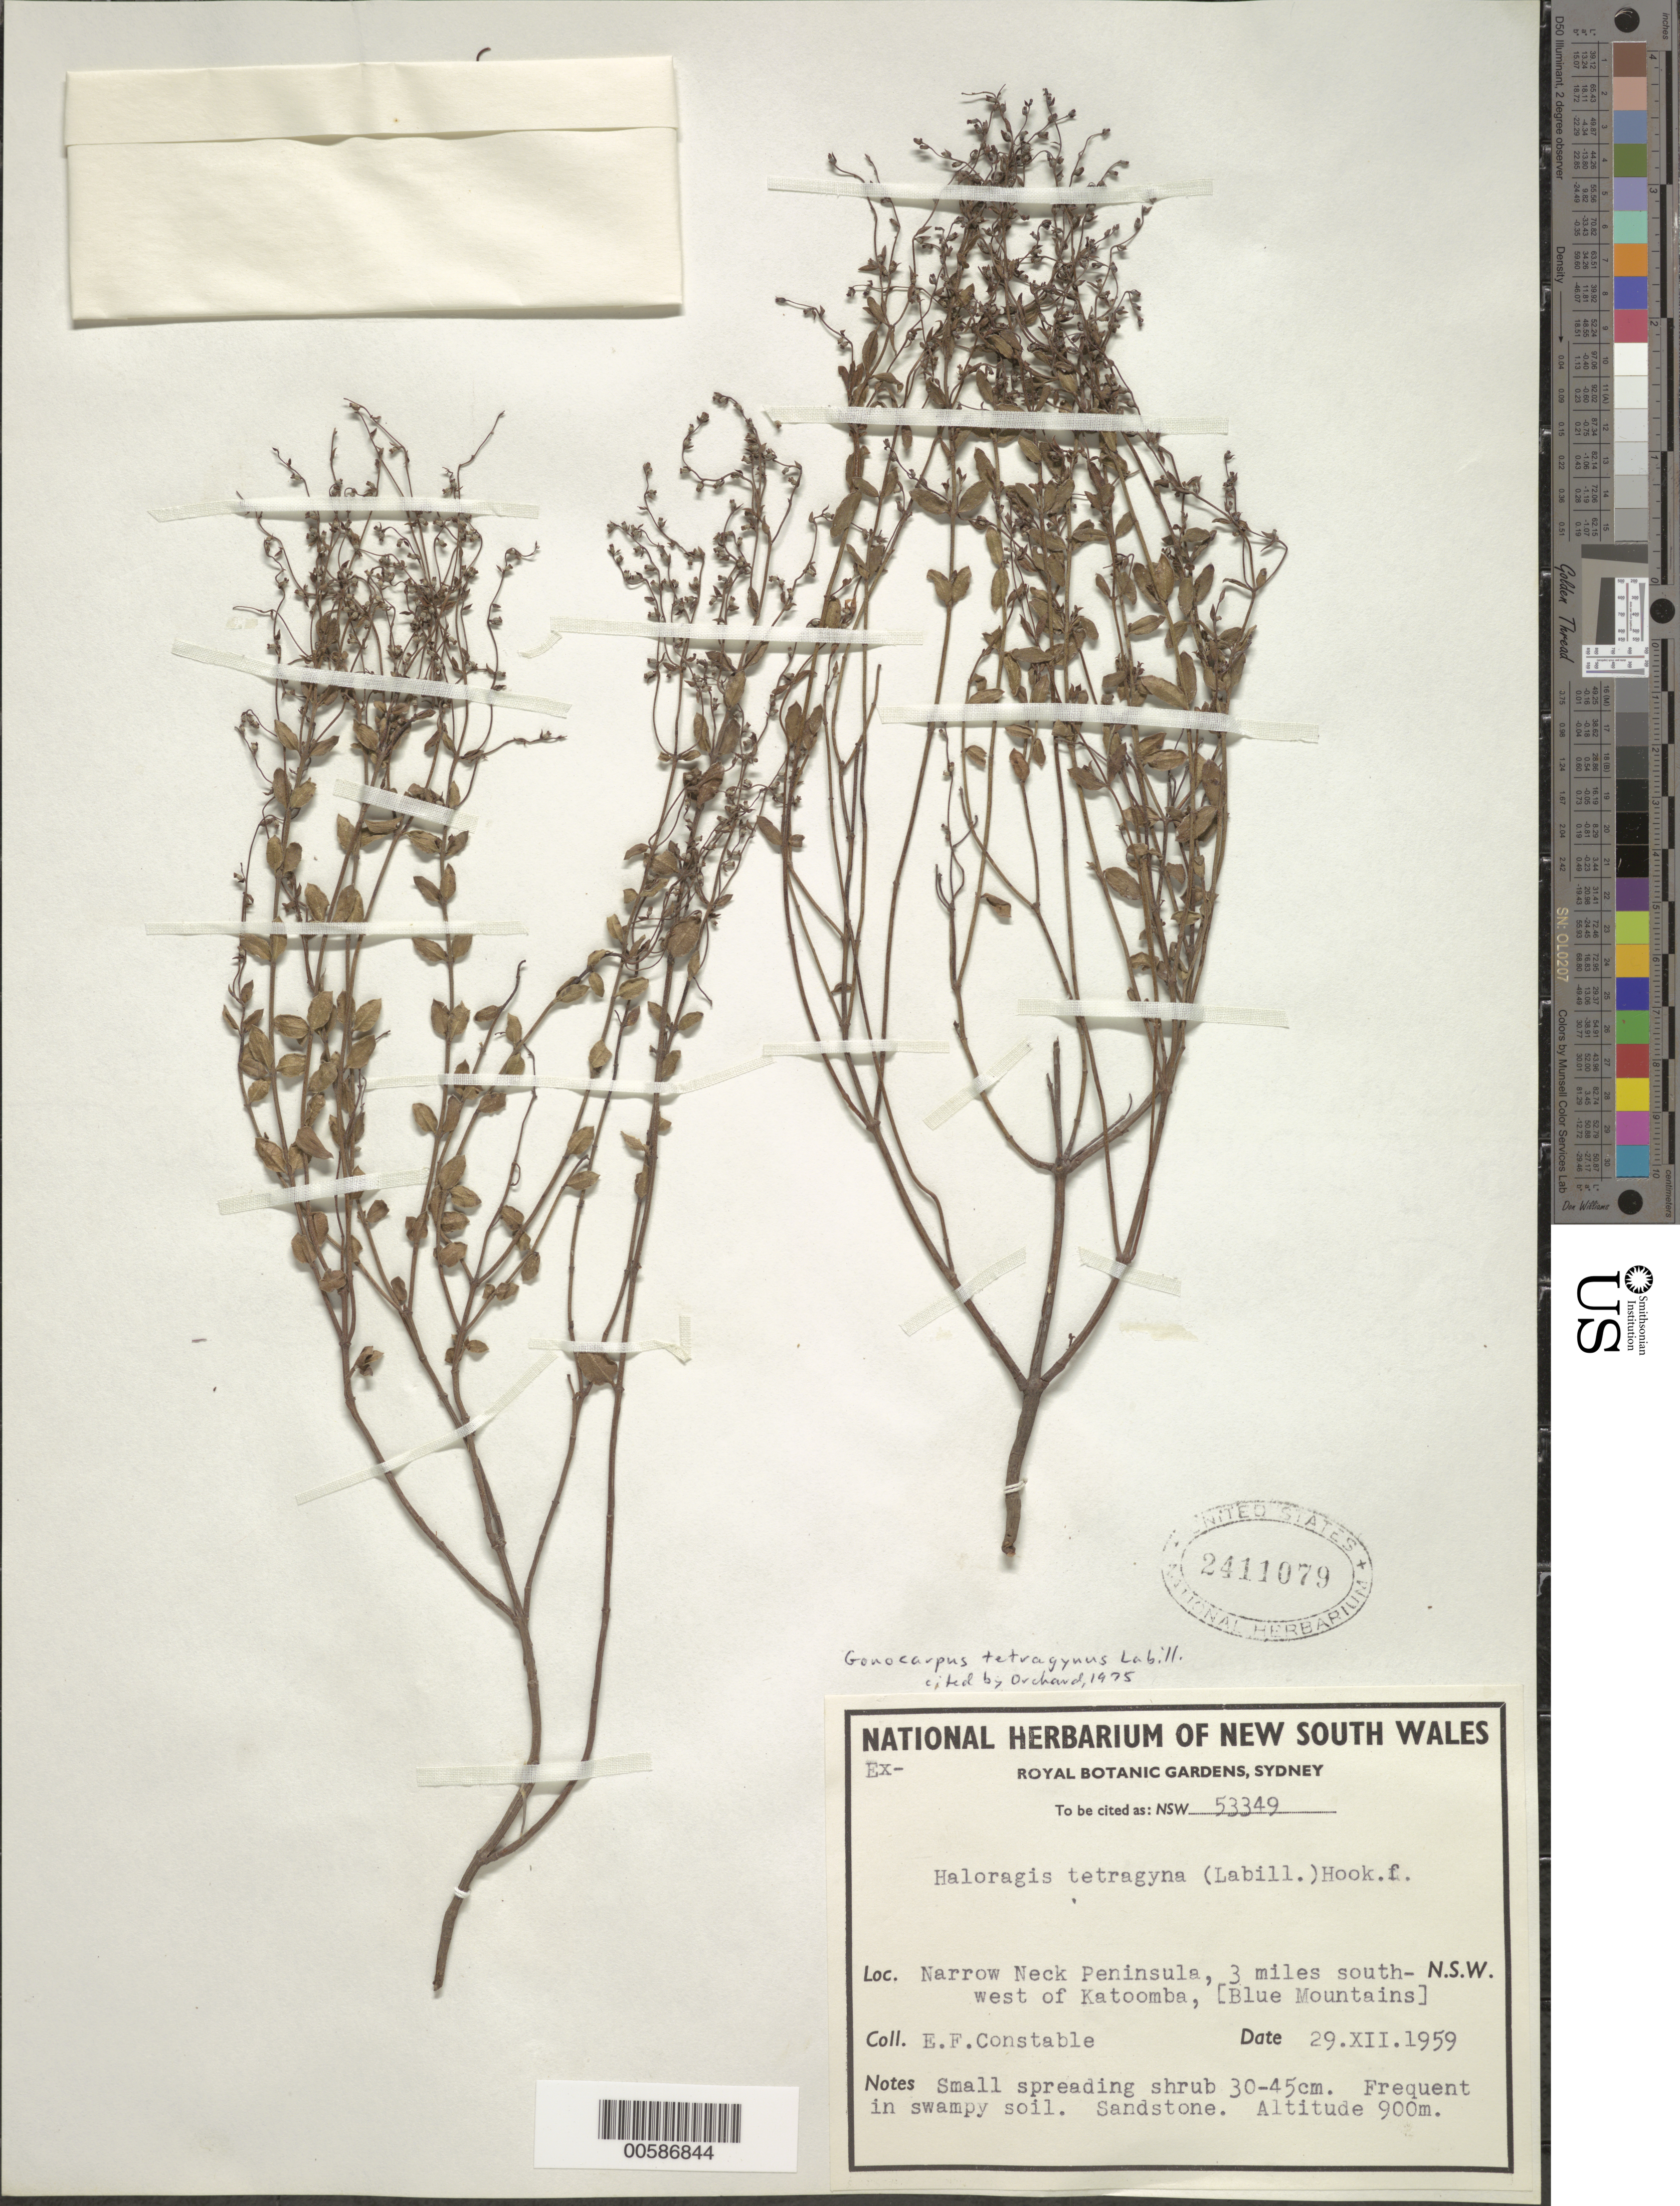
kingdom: Plantae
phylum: Tracheophyta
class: Magnoliopsida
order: Saxifragales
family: Haloragaceae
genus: Gonocarpus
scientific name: Gonocarpus tetragynus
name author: Labill.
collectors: E. F. Constable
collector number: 53349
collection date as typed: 29 Dec 1959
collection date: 1959-12-29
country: Australia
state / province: New South Wales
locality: Narrow Neck Peninsula, SW of Katoomba, Blue Mountain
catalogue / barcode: US 2411079